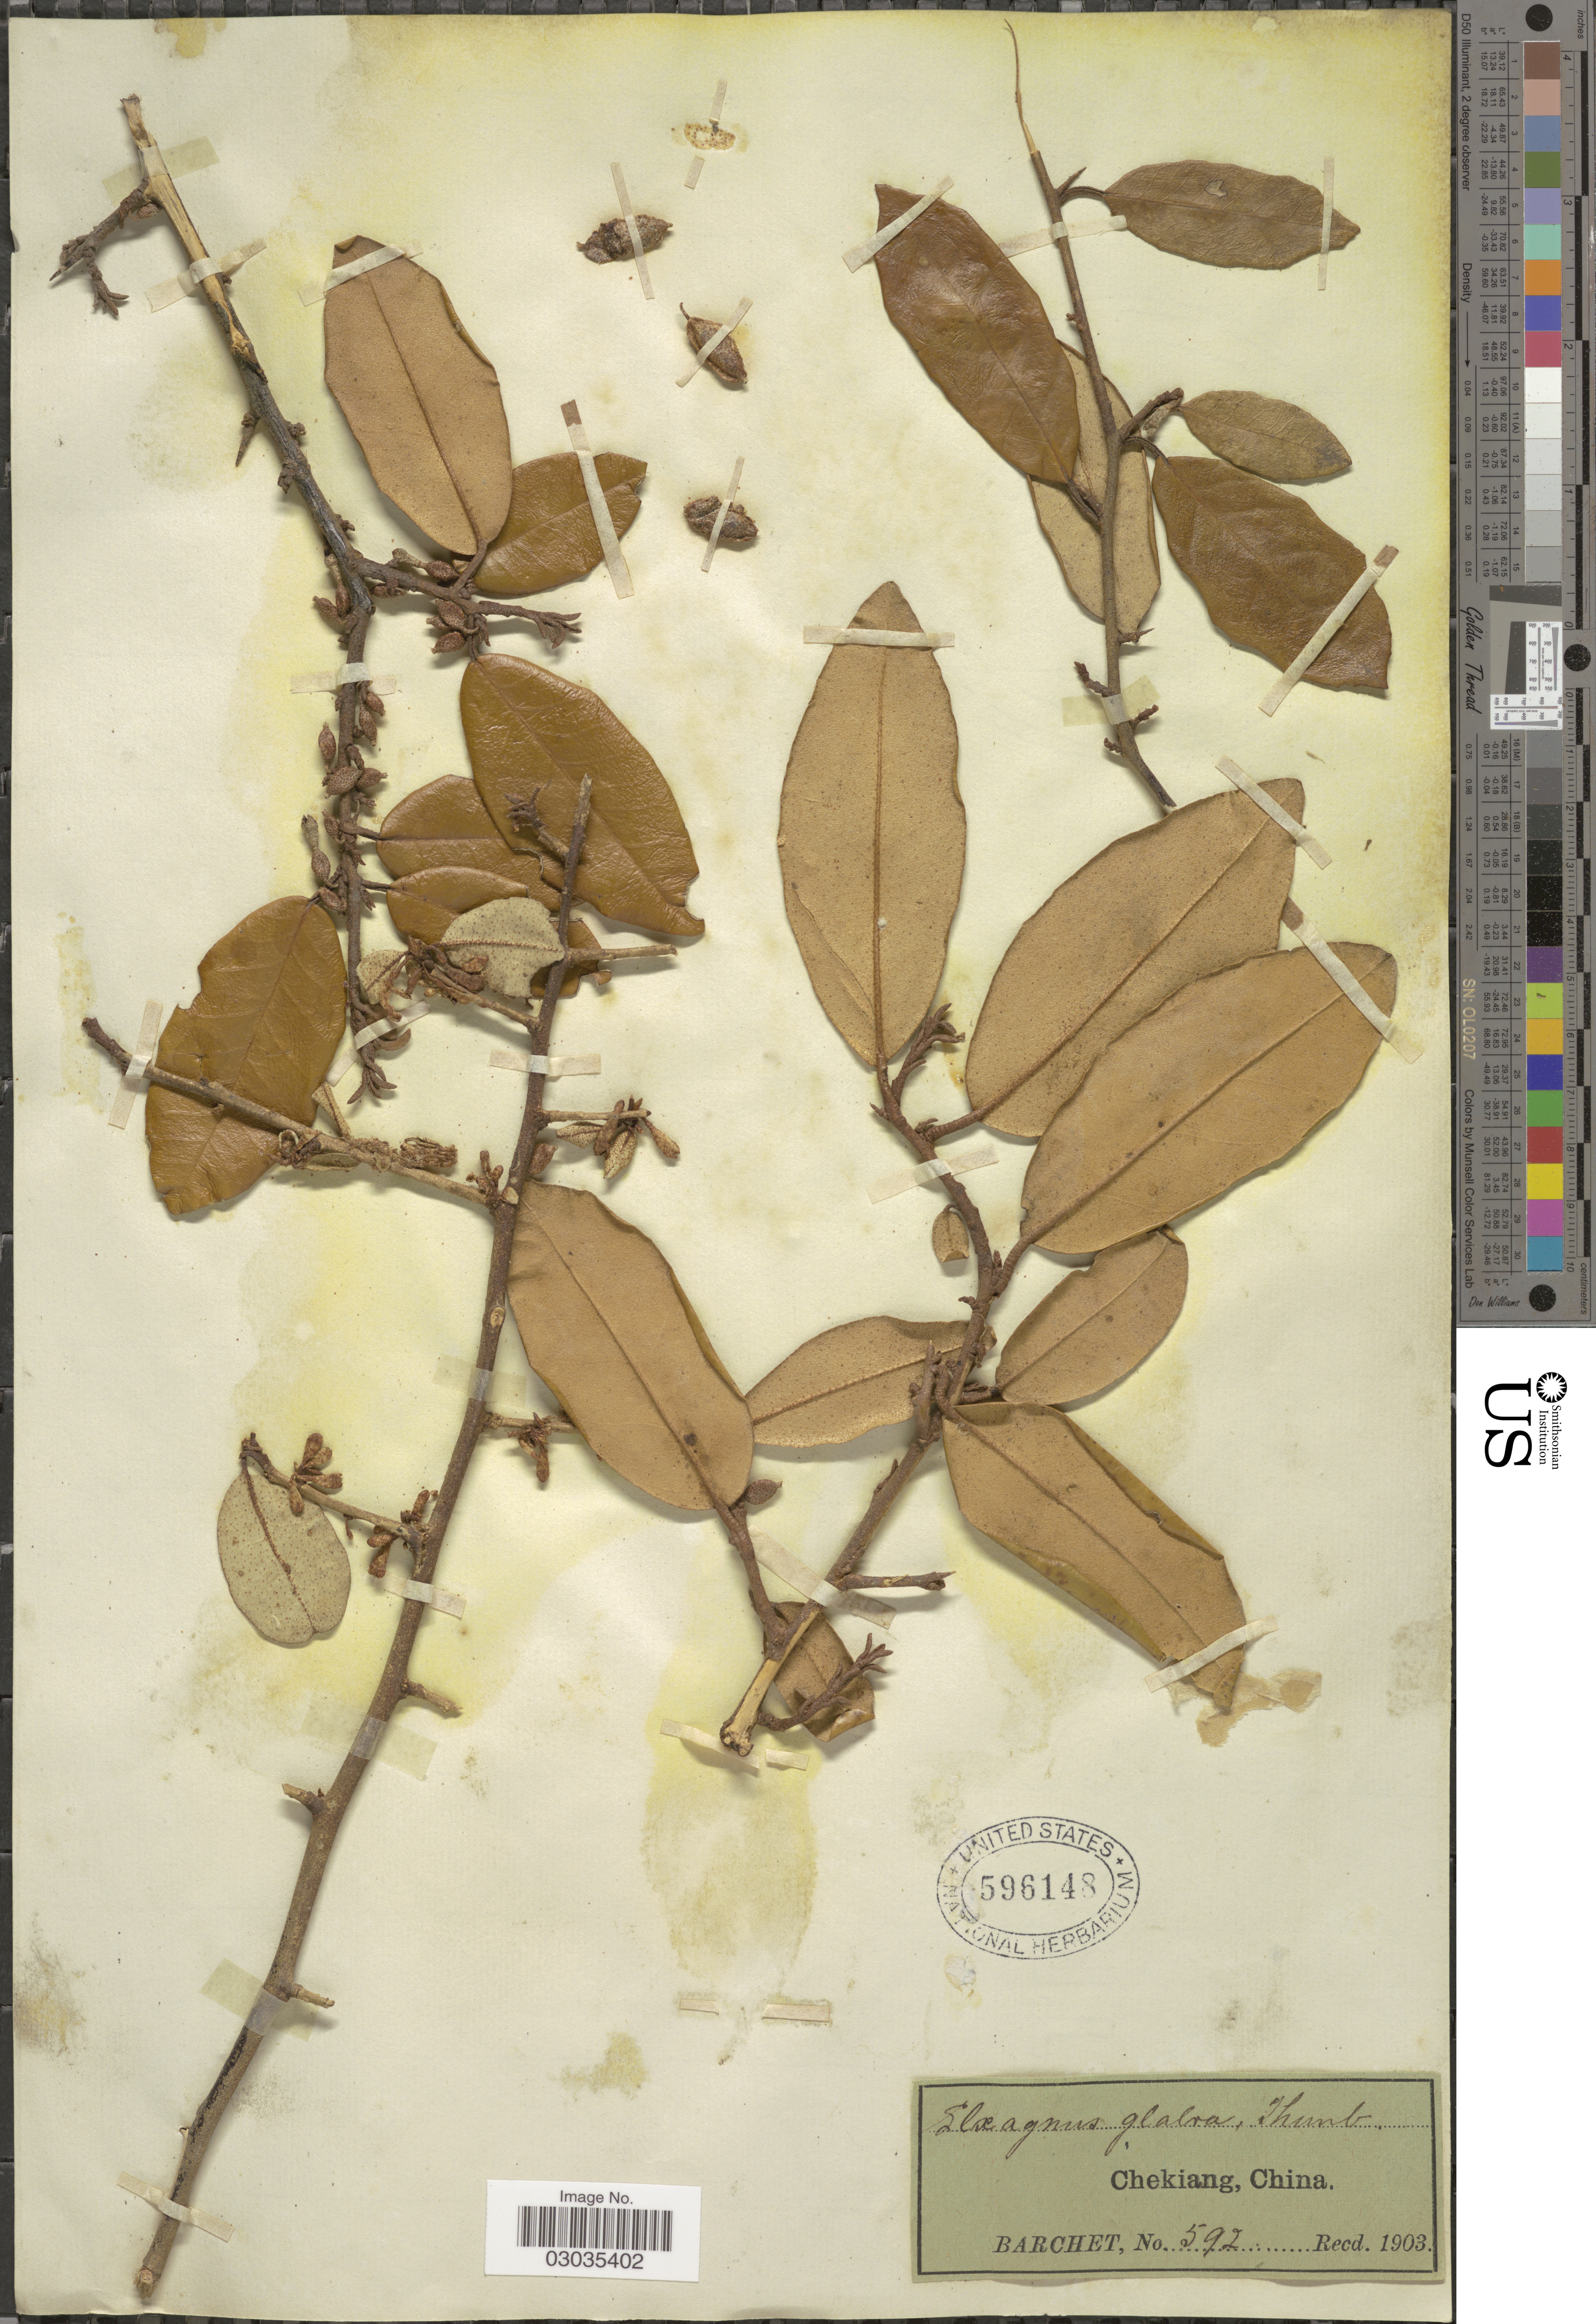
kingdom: Plantae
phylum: Tracheophyta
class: Magnoliopsida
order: Rosales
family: Elaeagnaceae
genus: Elaeagnus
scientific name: Elaeagnus glabra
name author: Thunb.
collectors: Barchet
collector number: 592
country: China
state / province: Zhejiang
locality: Chekiang.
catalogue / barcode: US 596148